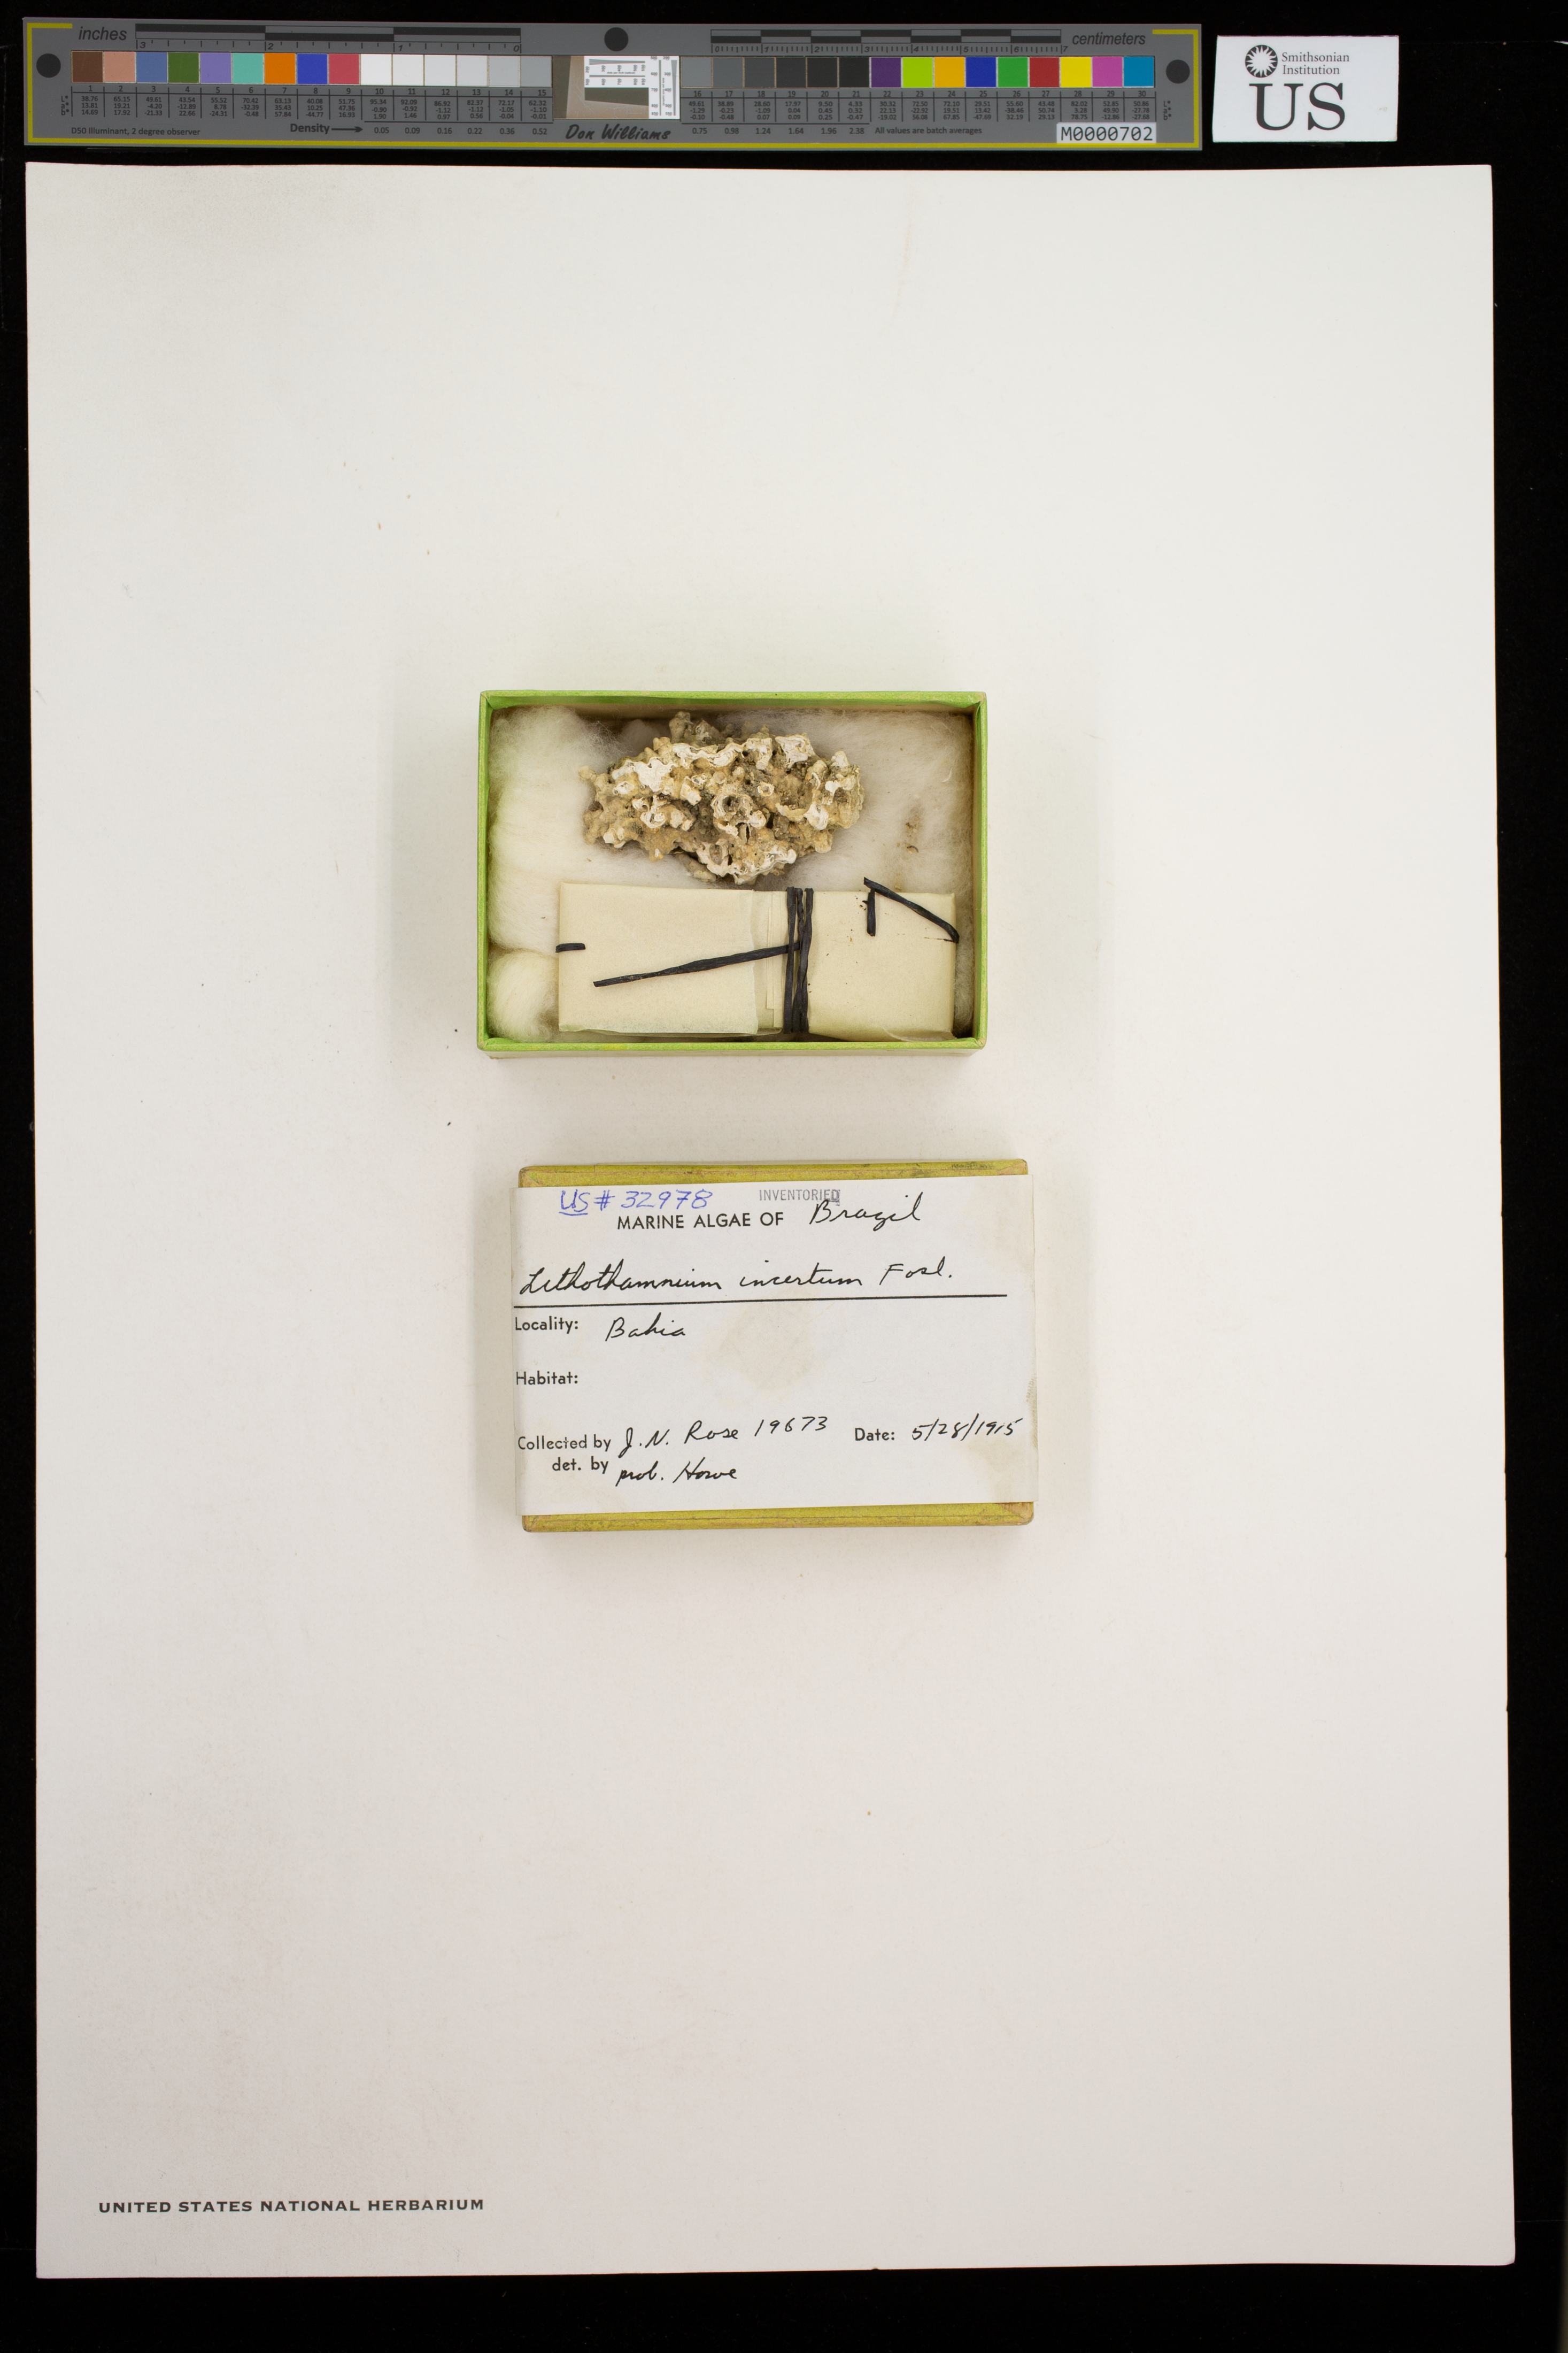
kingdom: Plantae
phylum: Rhodophyta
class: Florideophyceae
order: Corallinales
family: Hapalidiaceae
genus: Lithothamnion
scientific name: Lithothamnion incertum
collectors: J. N. Rose & P. G. Russell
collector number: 19673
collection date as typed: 28 May 1915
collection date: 1915-05-28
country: Brazil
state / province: Bahia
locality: Salvador (Bahia) area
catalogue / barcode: US 32978